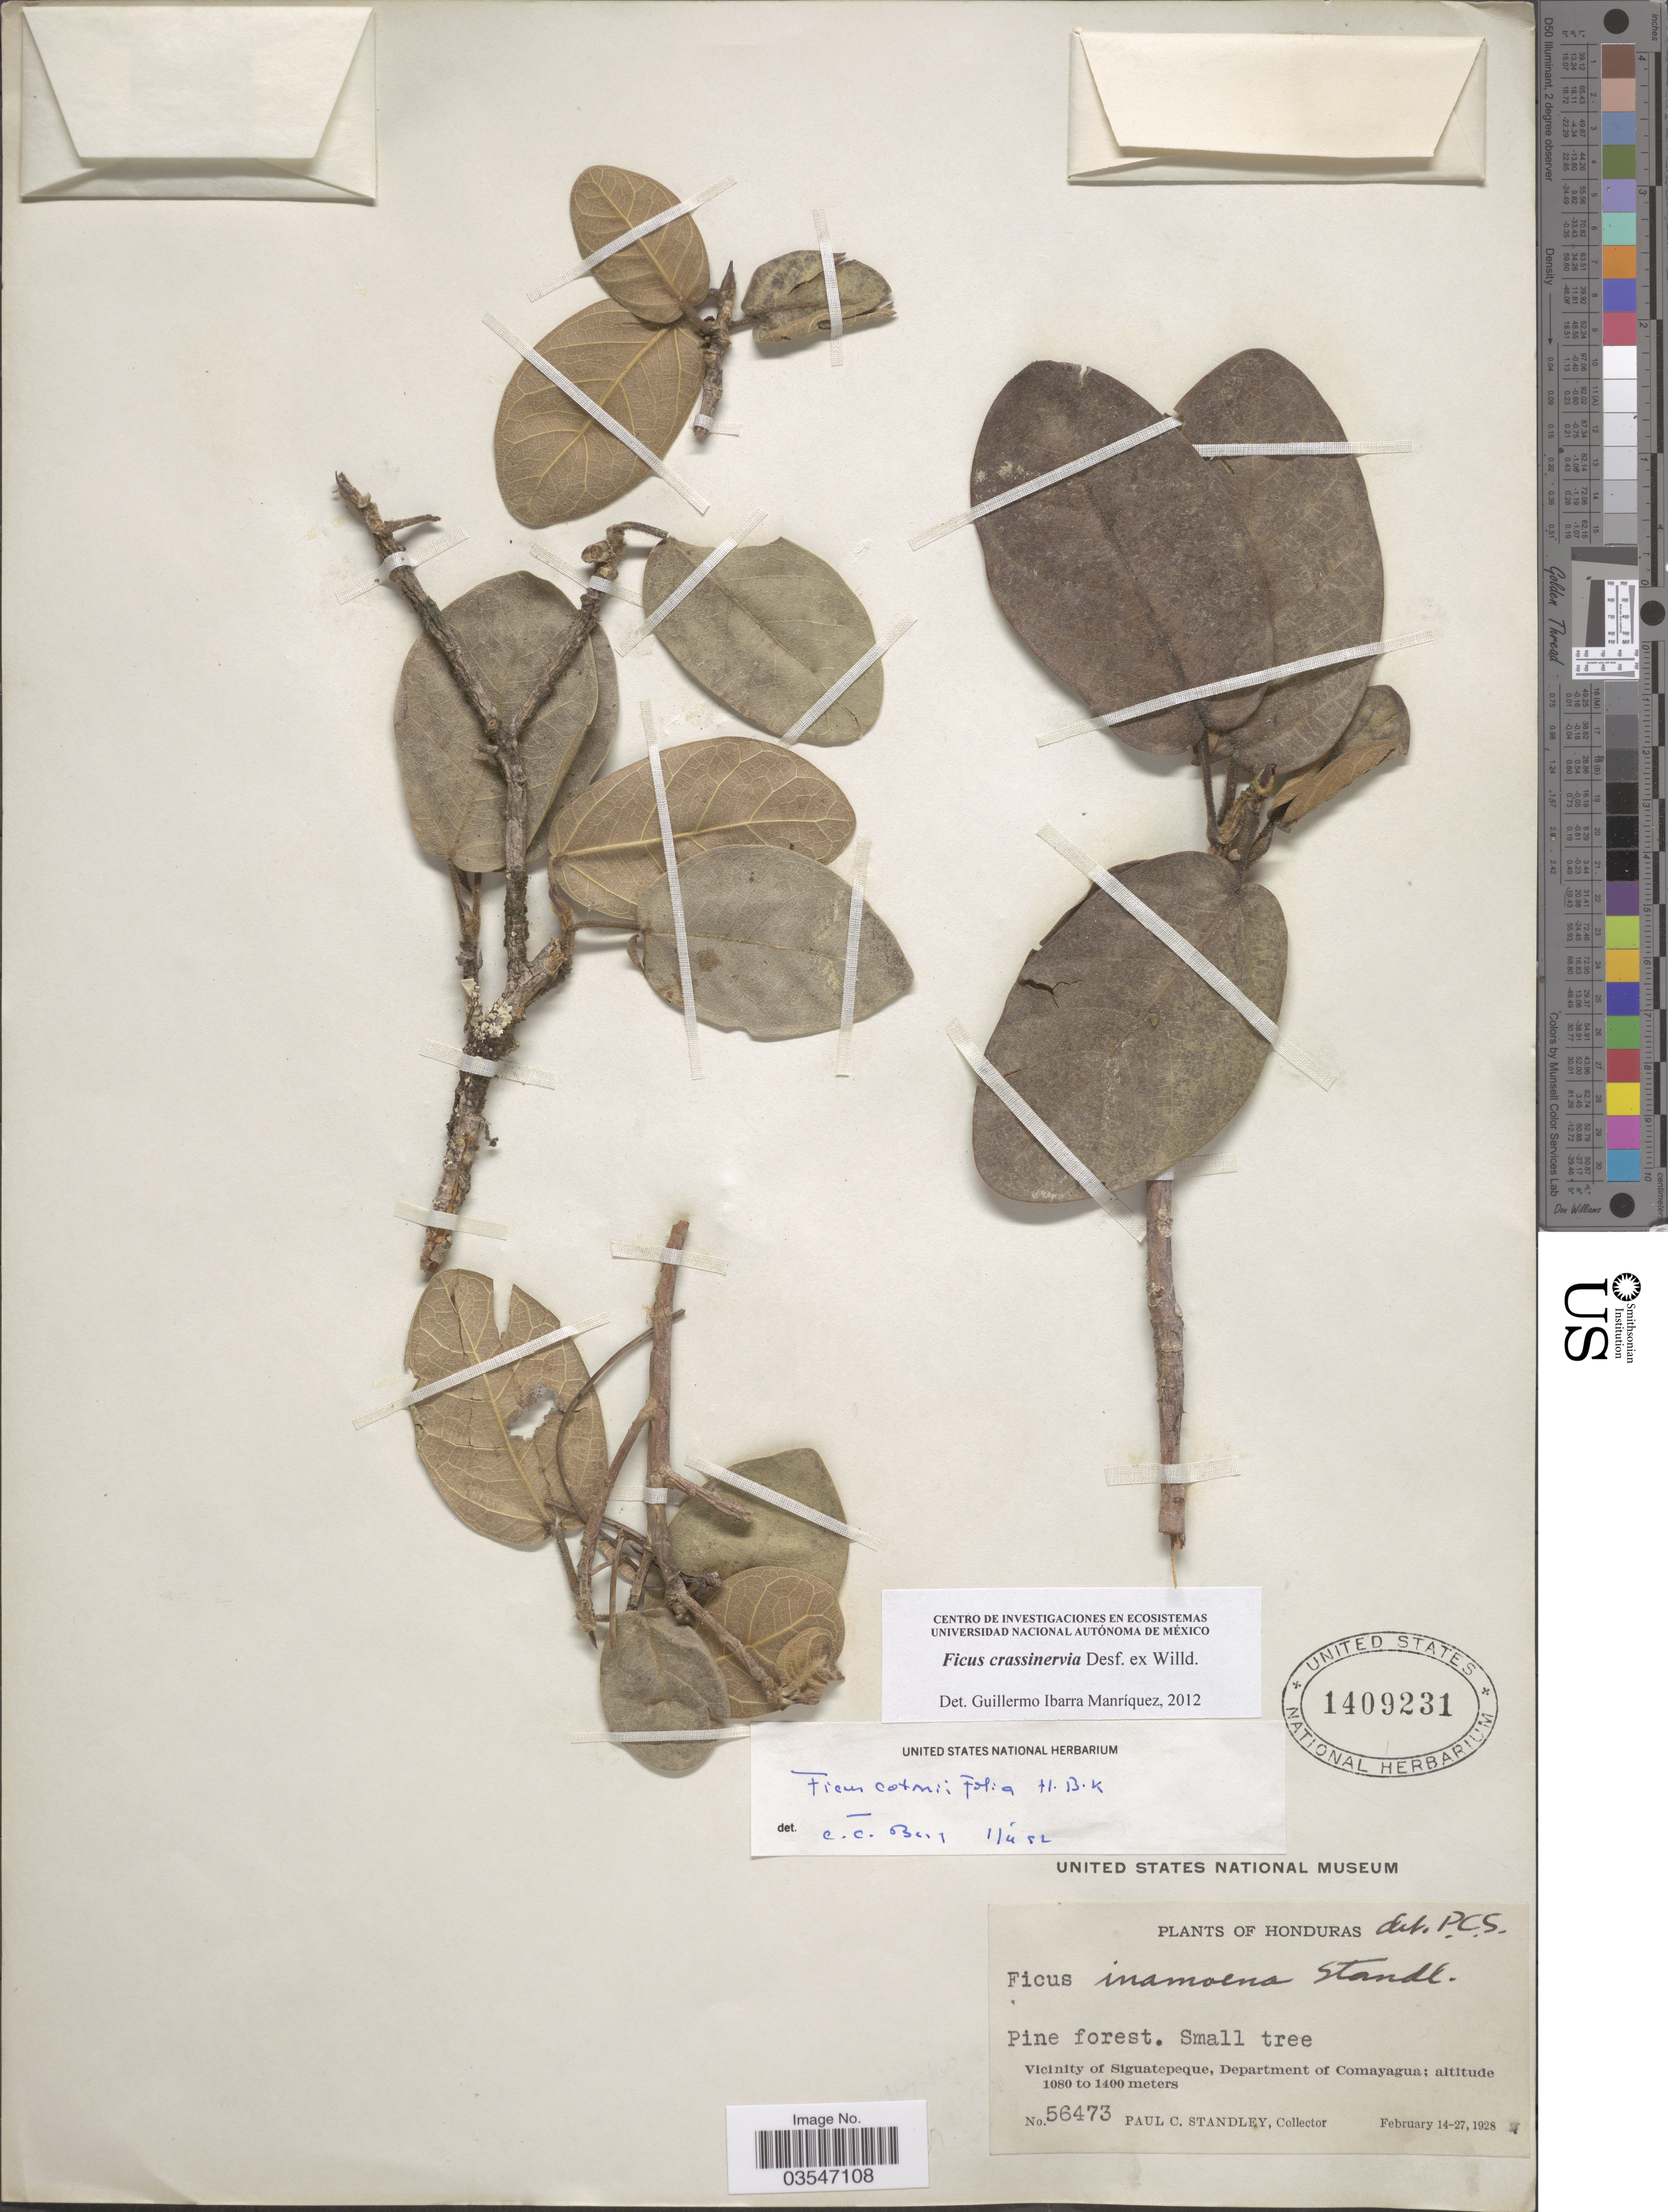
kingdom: Plantae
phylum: Tracheophyta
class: Magnoliopsida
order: Rosales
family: Moraceae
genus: Ficus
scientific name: Ficus crassinervia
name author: Desf. ex Willd.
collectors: P. C. Standley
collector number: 56473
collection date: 1928-02-14/1928-02-27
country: Honduras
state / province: Comayagua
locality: Vicinity of Siguatepeque, Department of Comayagua.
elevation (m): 1080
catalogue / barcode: US 1409231